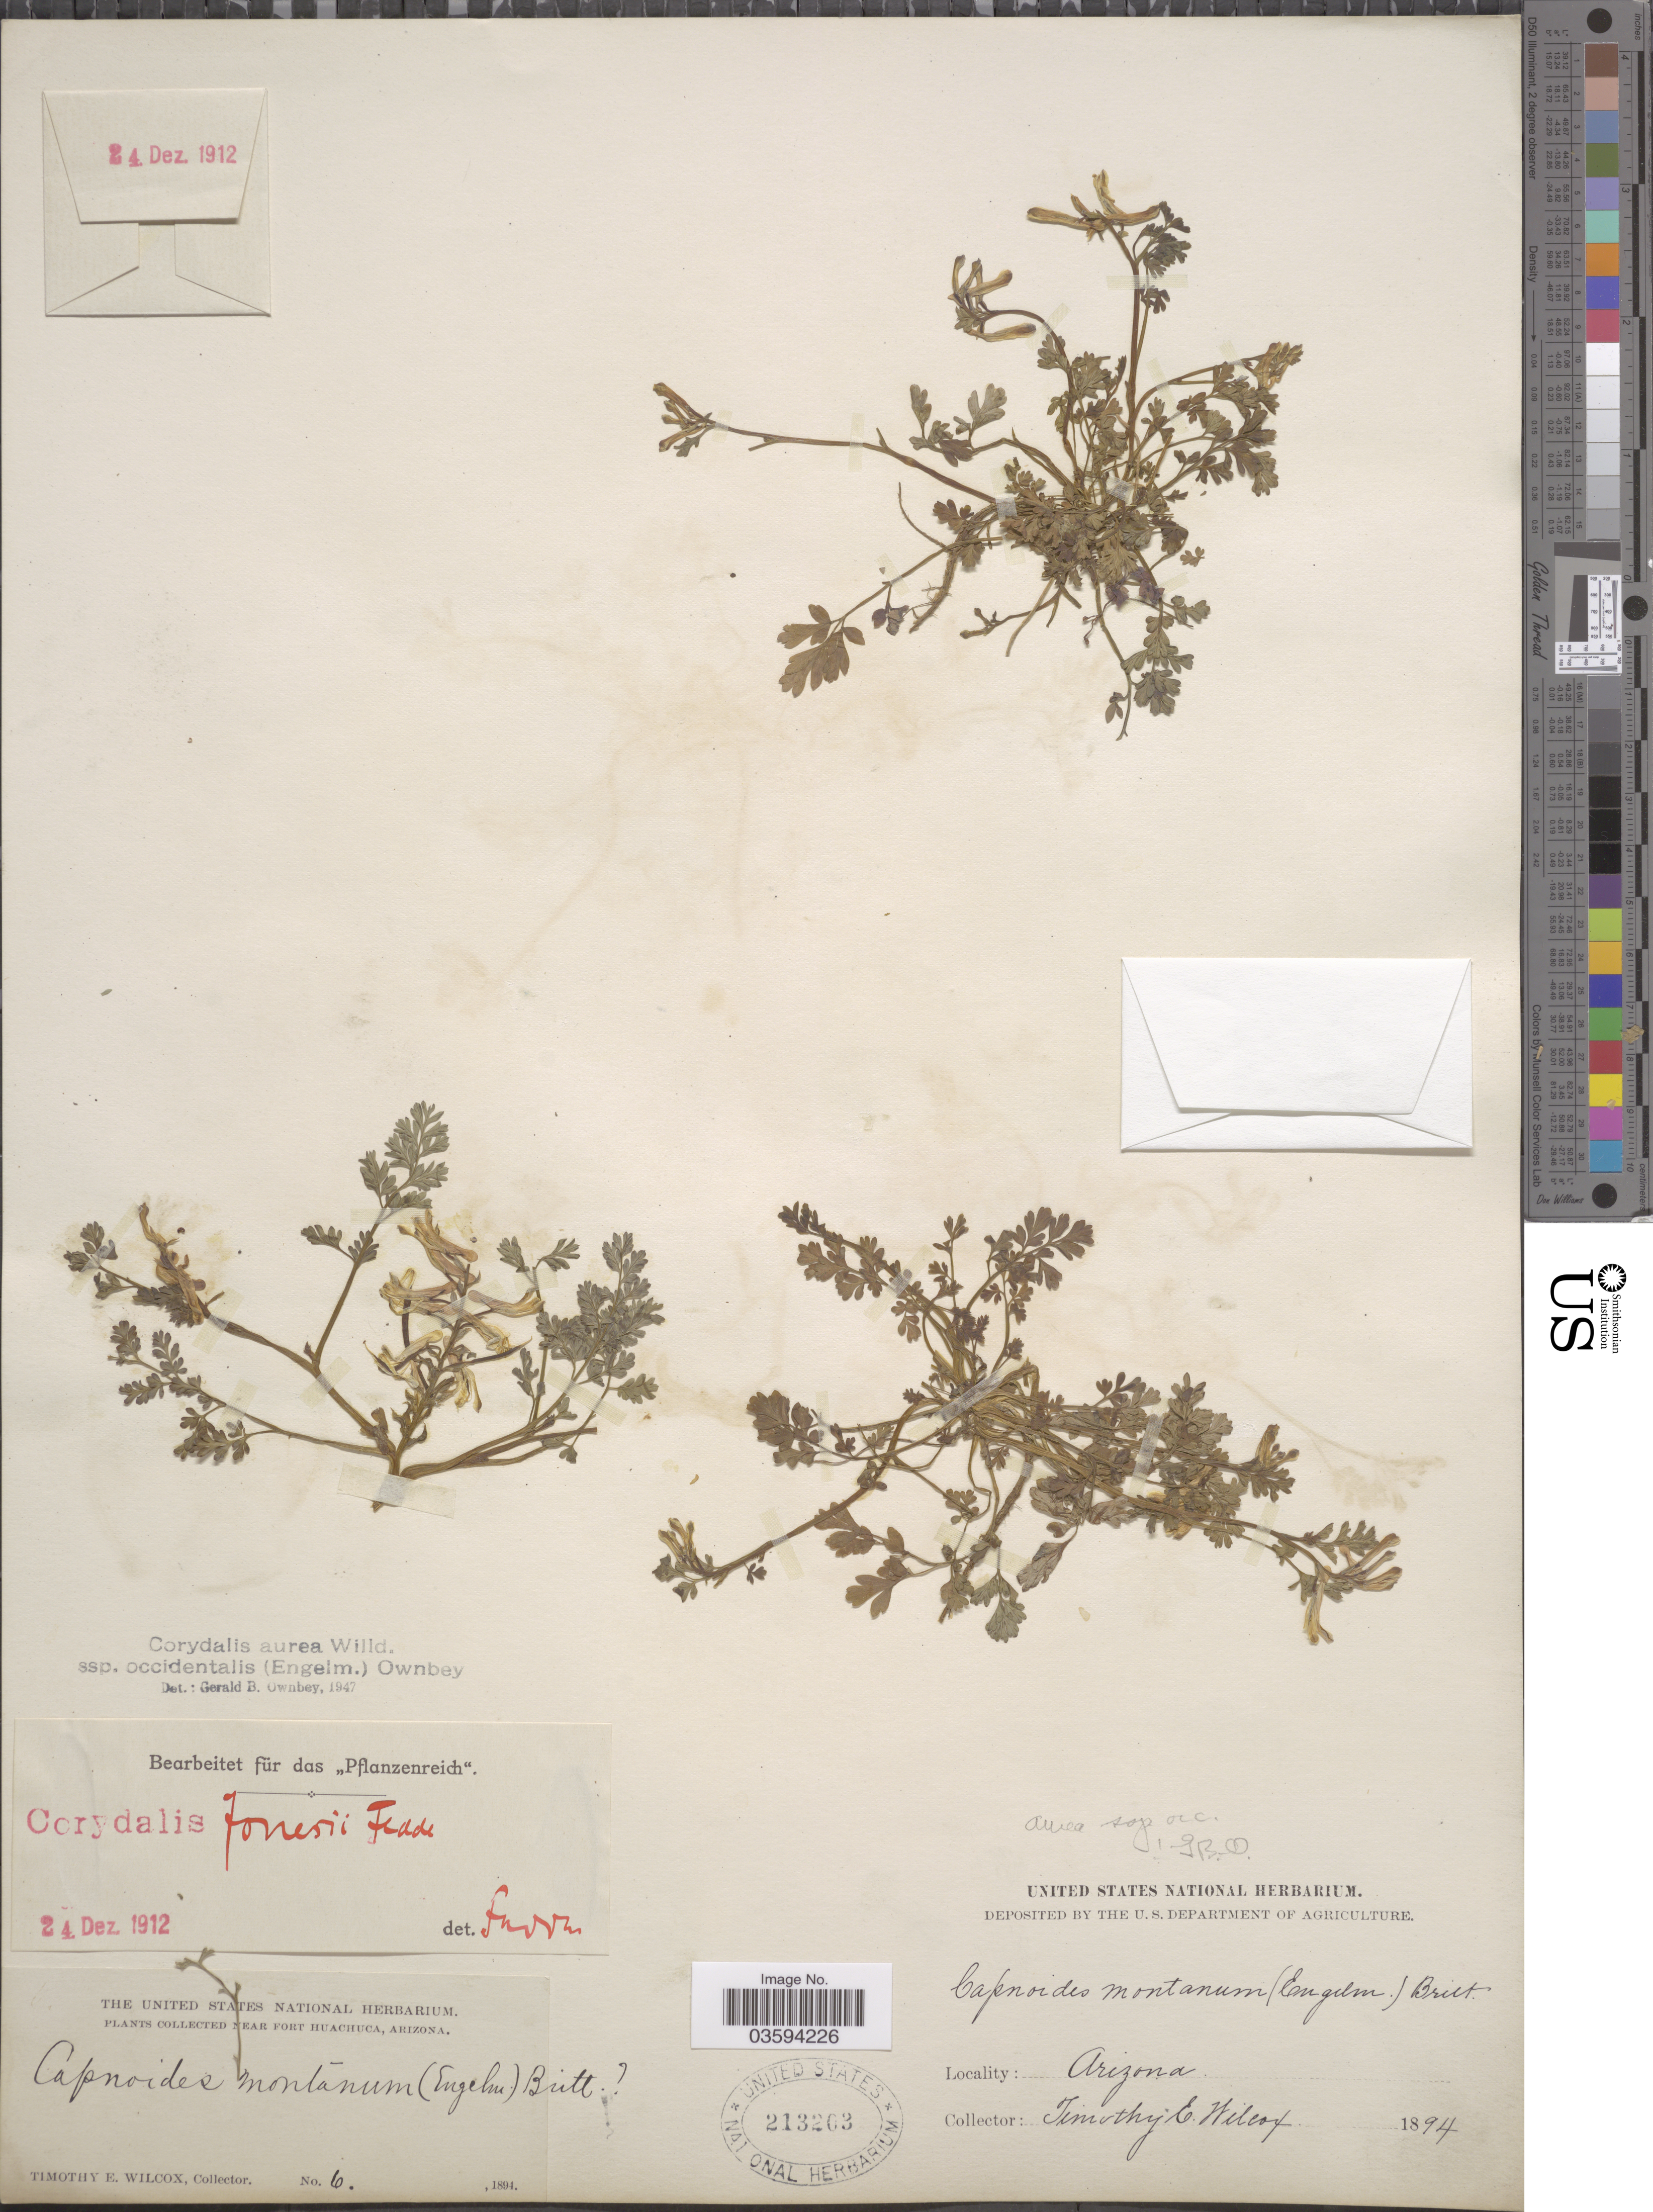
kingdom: Plantae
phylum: Tracheophyta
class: Magnoliopsida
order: Ranunculales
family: Papaveraceae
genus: Corydalis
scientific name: Corydalis aurea subsp. occidentalis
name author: Willd.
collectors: T. E. Wilcox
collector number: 6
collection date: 1894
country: United States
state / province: Arizona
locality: Near Fort Huachuca.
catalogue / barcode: US 213203